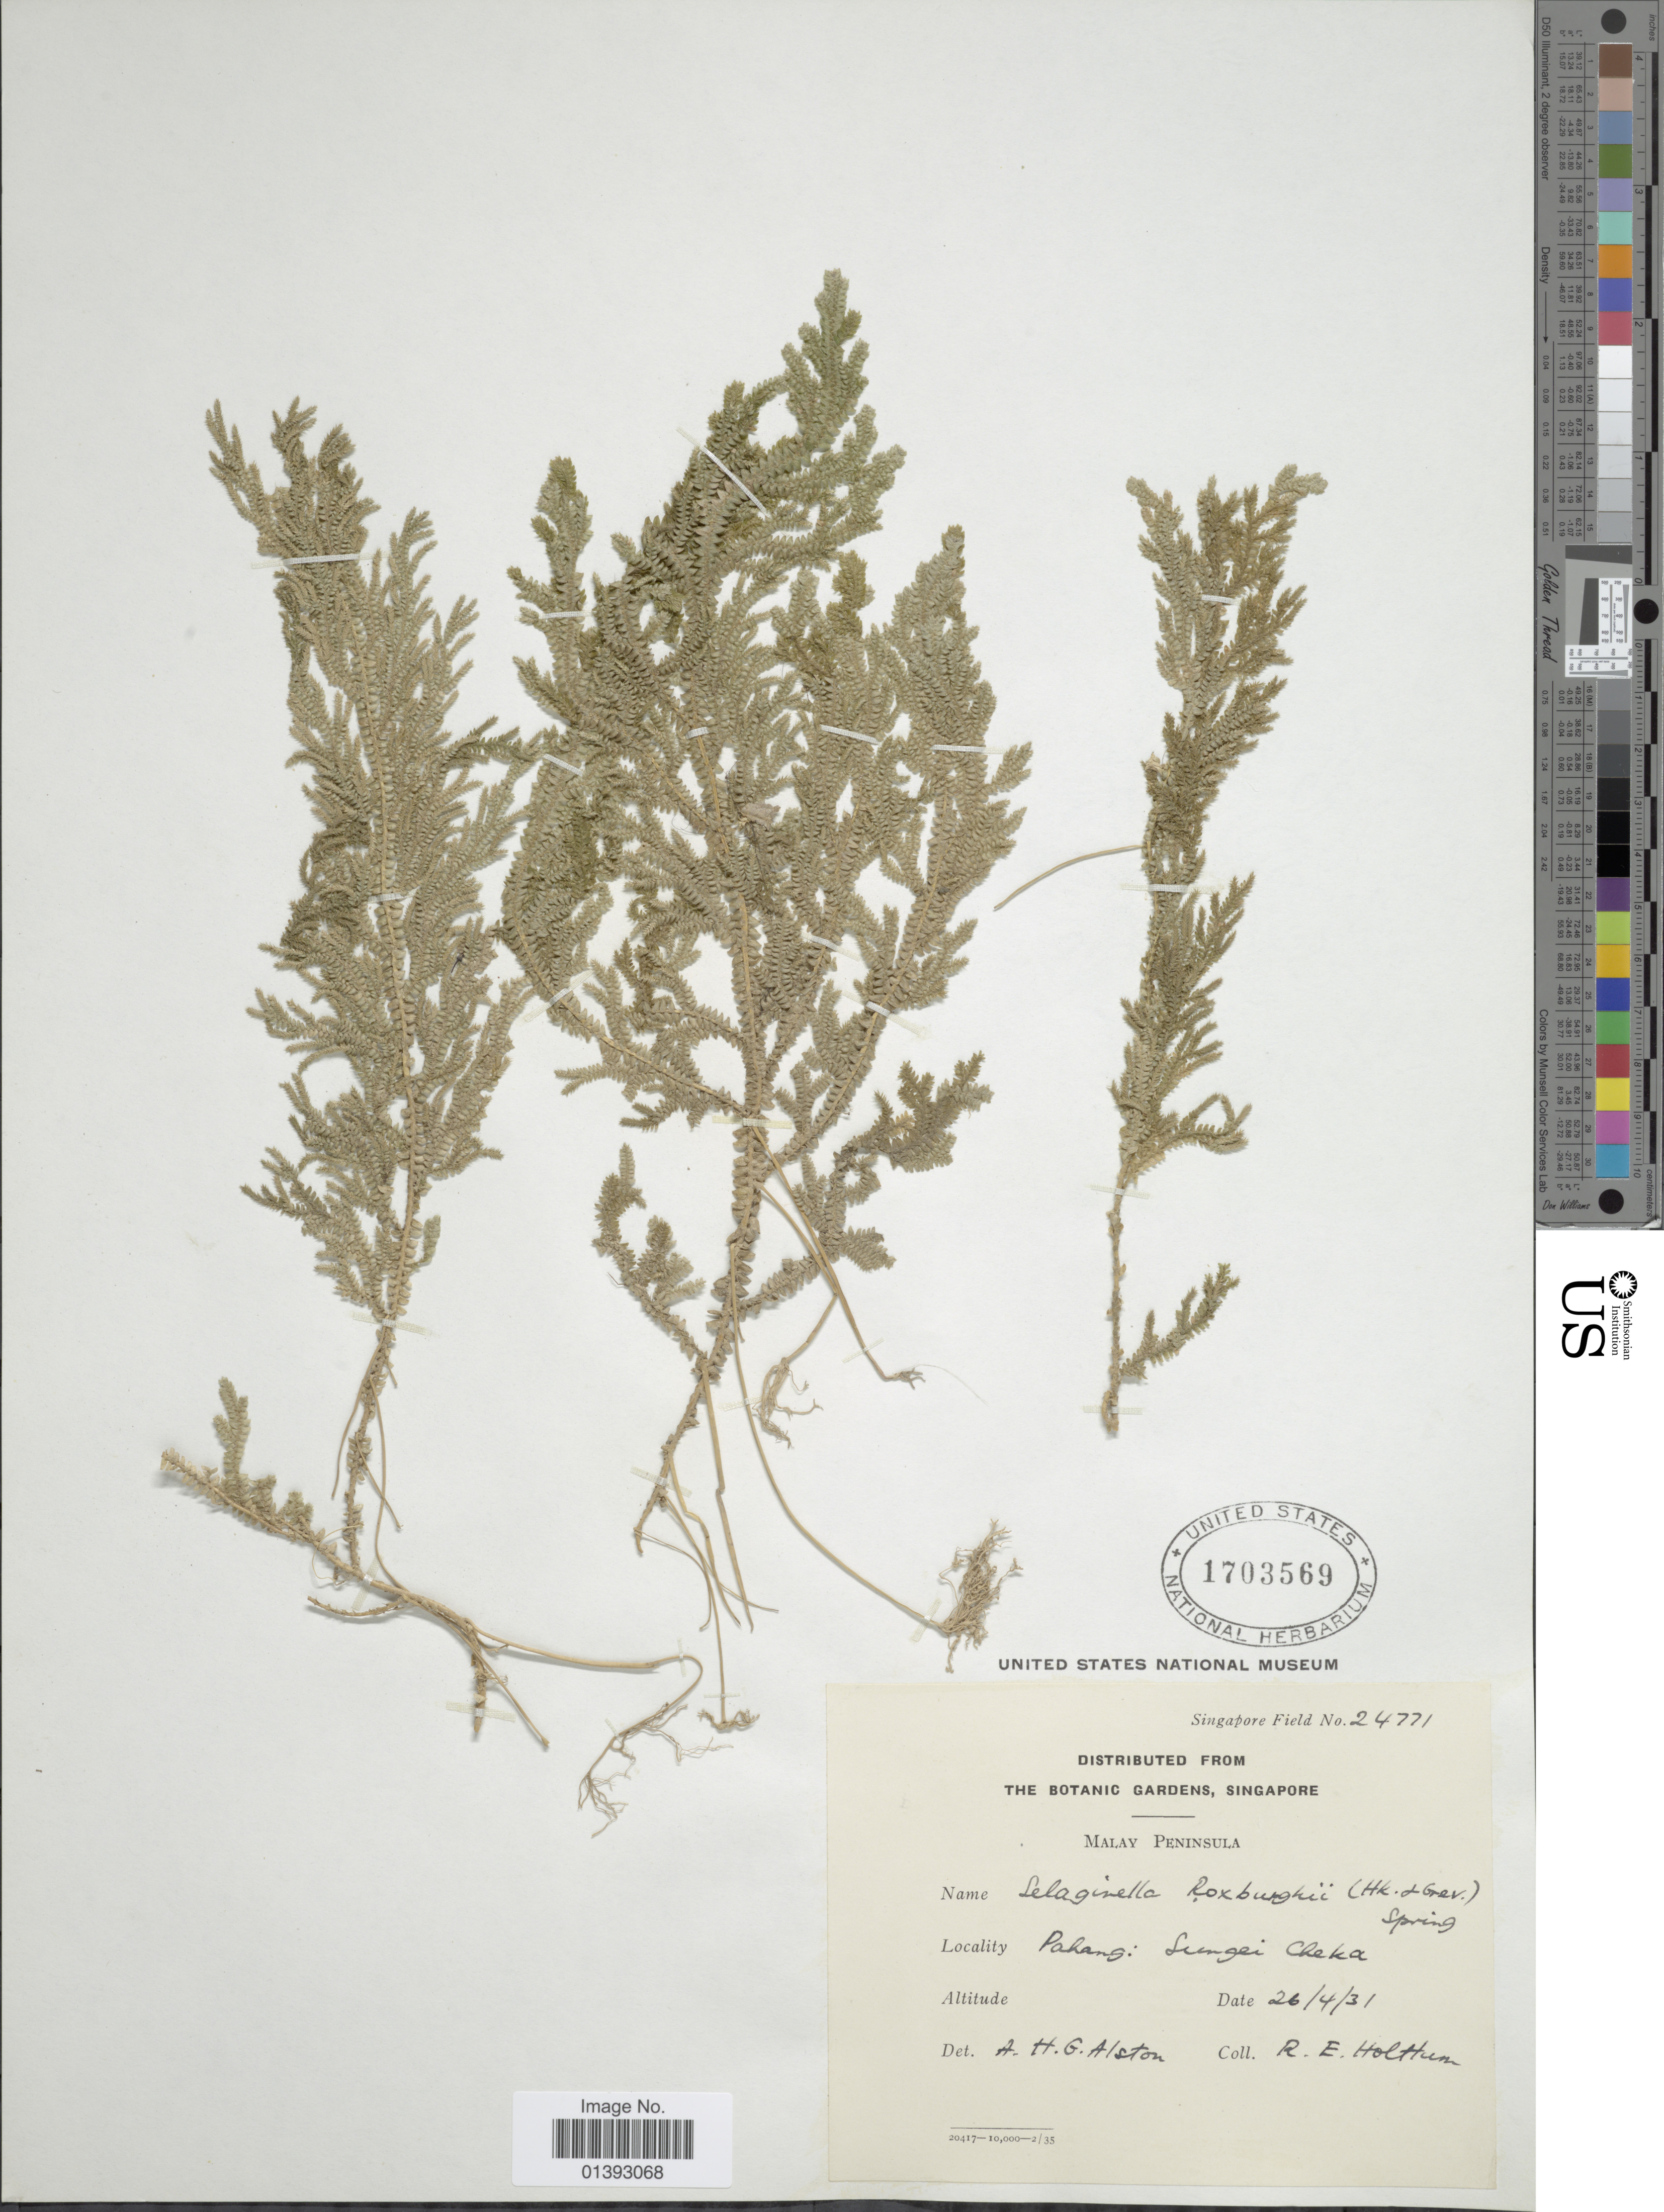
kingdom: Plantae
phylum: Tracheophyta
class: Lycopodiopsida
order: Selaginellales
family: Selaginellaceae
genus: Selaginella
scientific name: Selaginella roxburghii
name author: (Hook. & Grev.) Spring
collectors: R. E. Holttum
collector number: Singapore Field 24771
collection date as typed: Transcribed d/m/y: 26/4/31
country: Malaysia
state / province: Pahang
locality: Sungei Cheka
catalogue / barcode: US 1703569